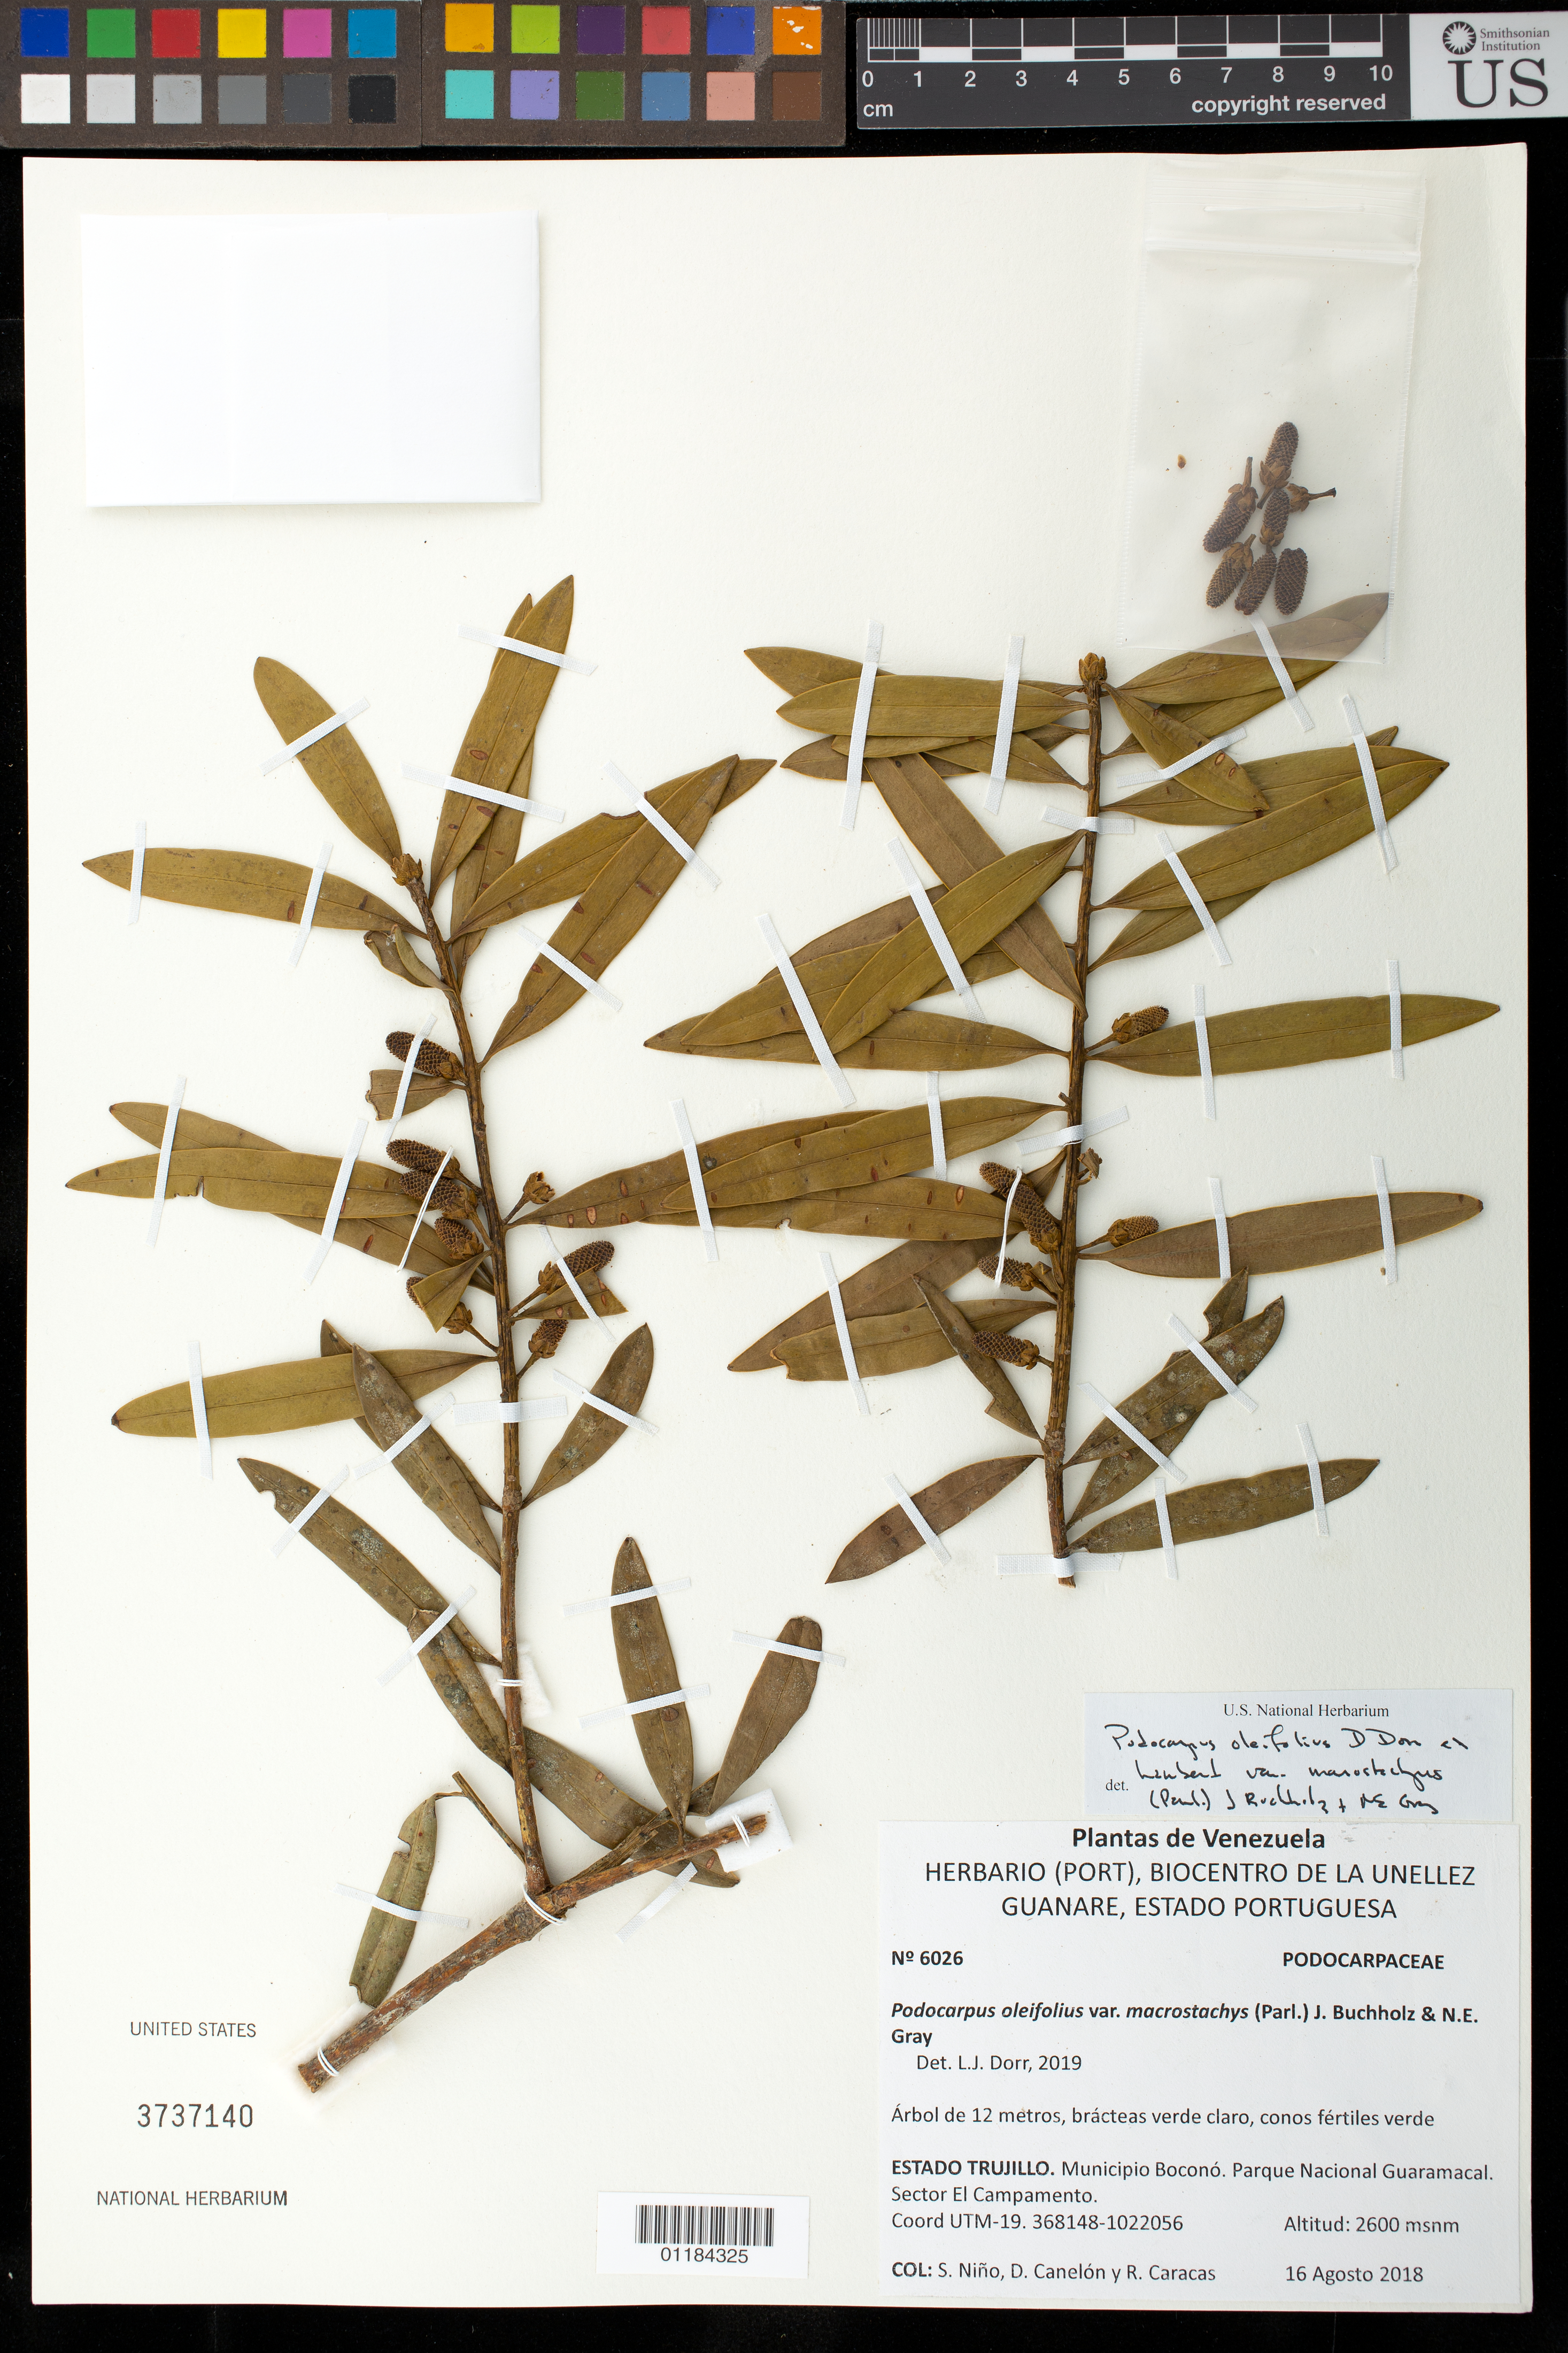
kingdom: Plantae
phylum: Tracheophyta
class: Pinopsida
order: Pinales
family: Podocarpaceae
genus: Podocarpus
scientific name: Podocarpus oleifolius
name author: D. Don ex Lamb.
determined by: Dorr, L. J., (BOT), Smithsonian Institution - National Museum of Natural History (UNITED STATES)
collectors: S. M. Niño & D. Canelón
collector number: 6026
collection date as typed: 16 Agosto 2018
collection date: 2018-08-16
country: Venezuela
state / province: Trujillo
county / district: Boconó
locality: Parque Nacional Guaramacal. Sector El Campamento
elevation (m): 2600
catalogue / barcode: US 3737140